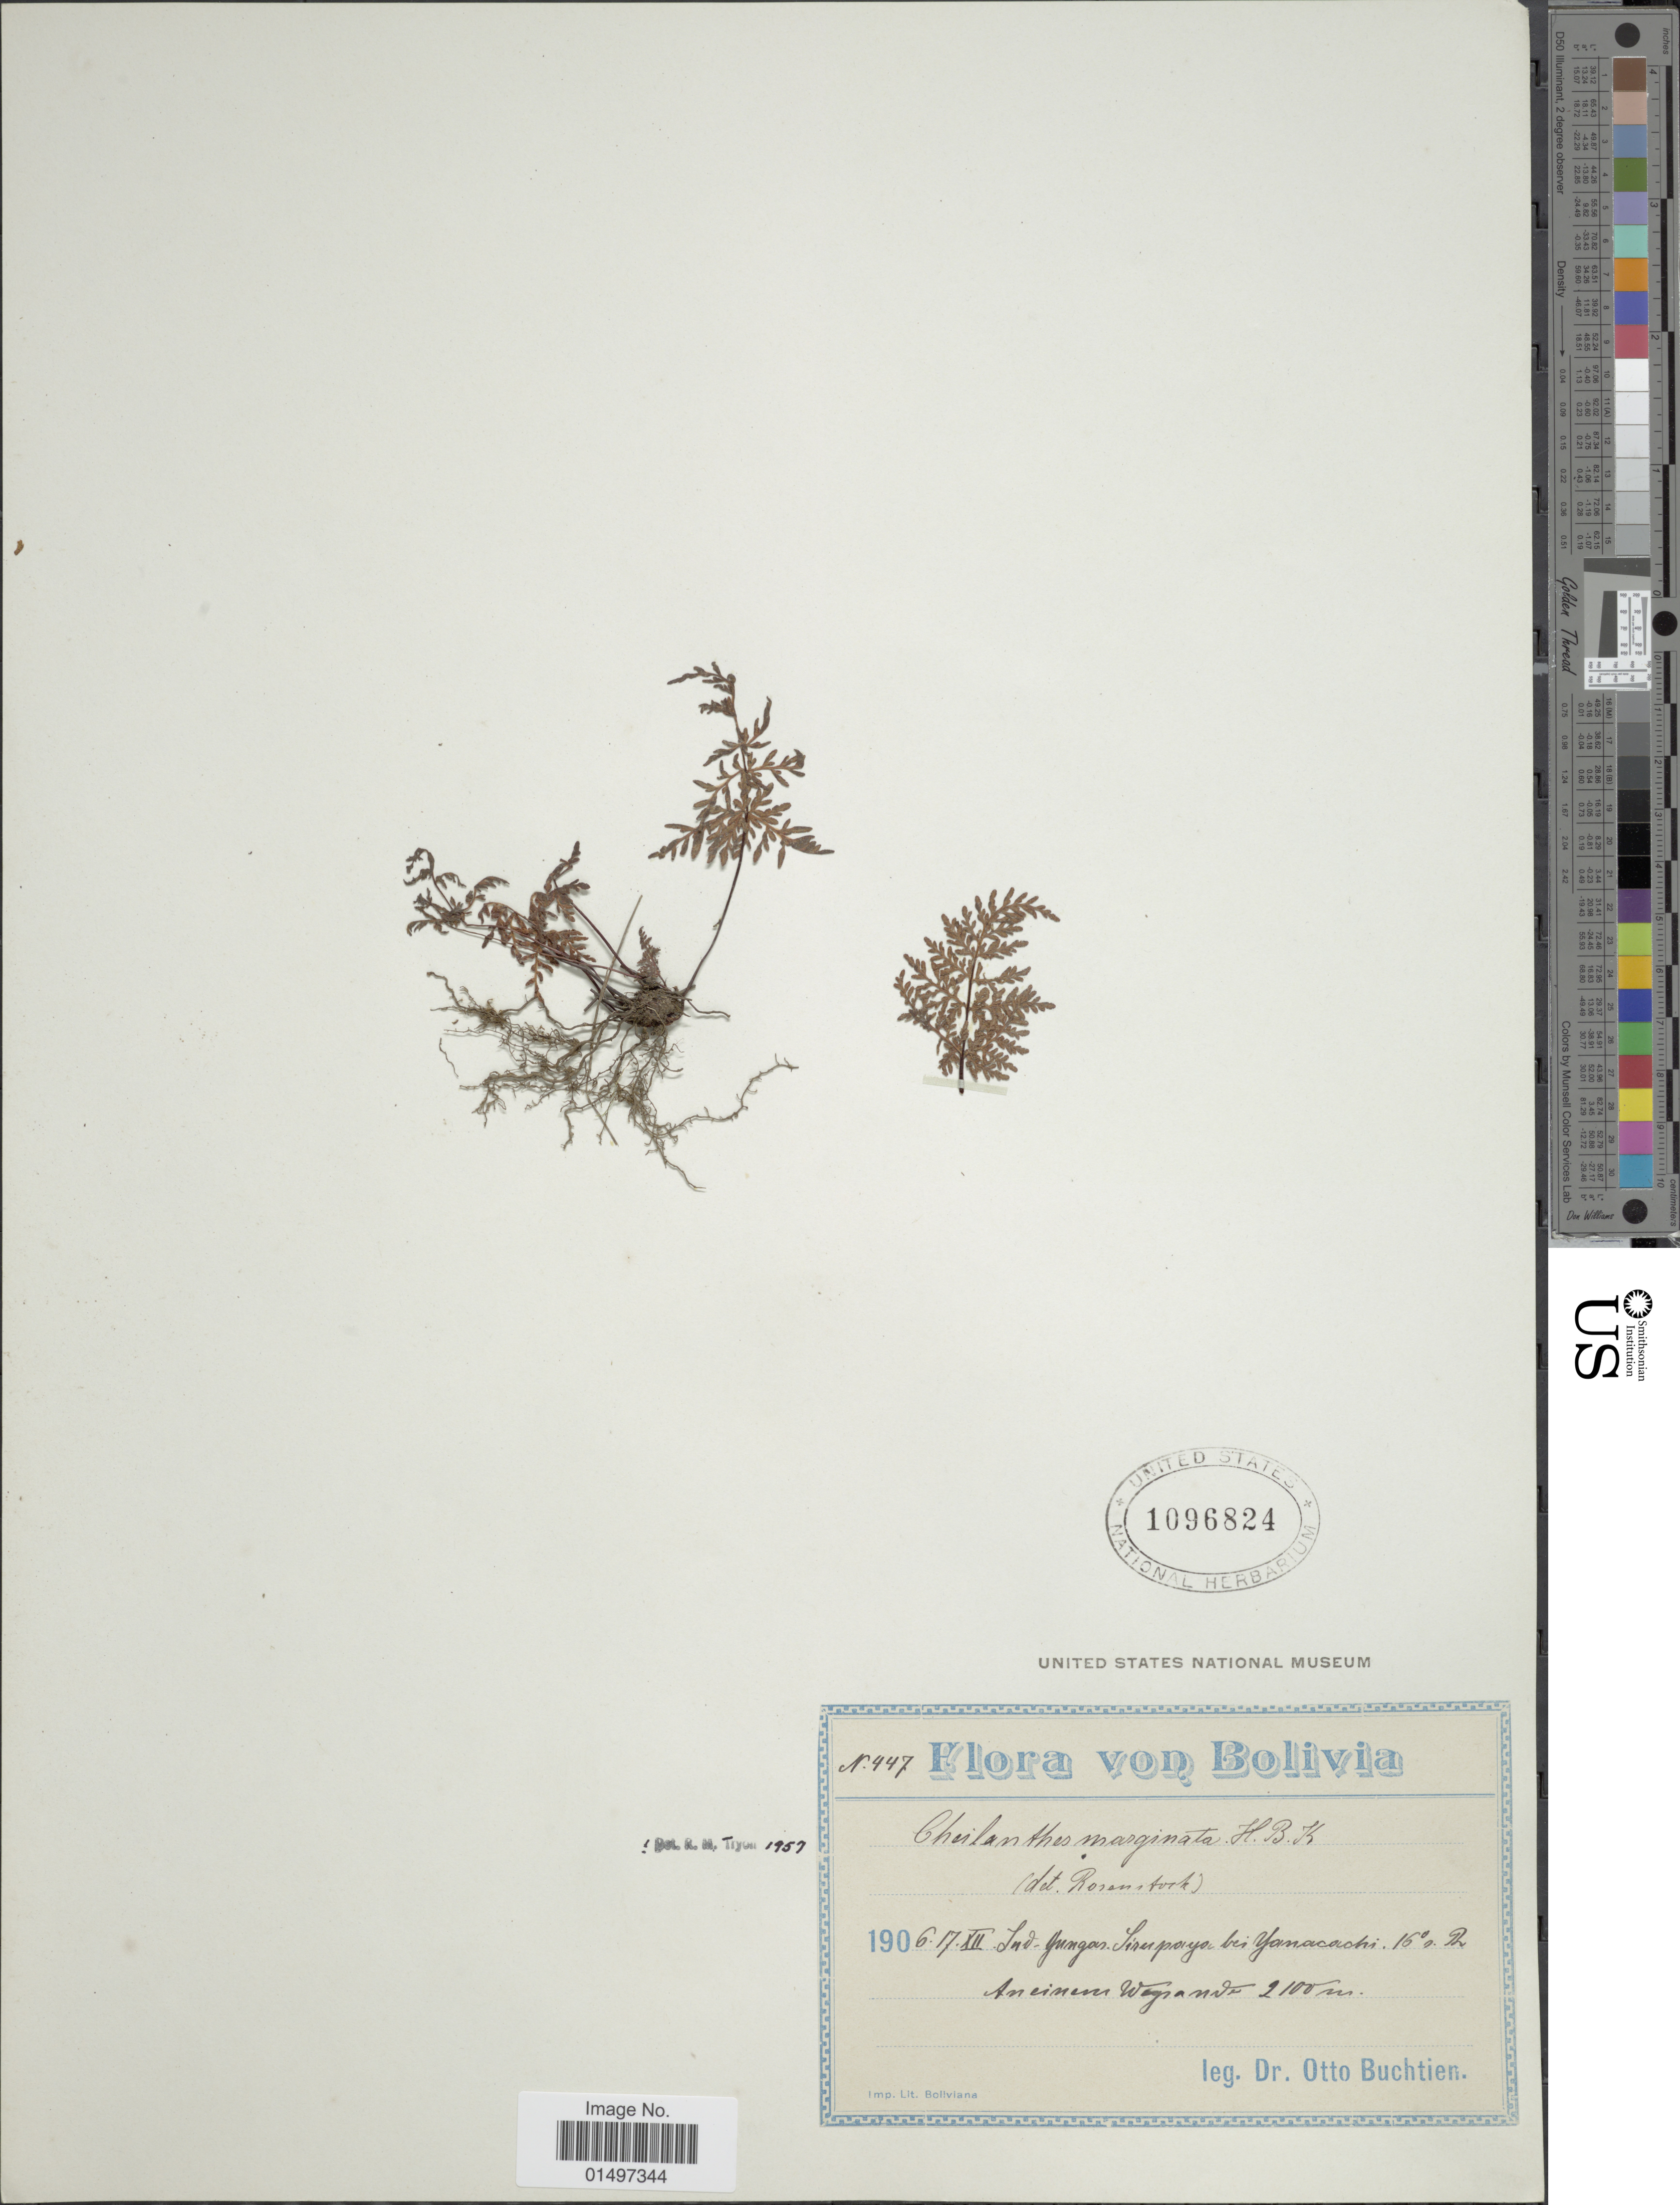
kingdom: Plantae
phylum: Tracheophyta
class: Polypodiopsida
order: Polypodiales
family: Pteridaceae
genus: Gaga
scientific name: Gaga marginata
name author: (Kunth) Fay W. Li & Windham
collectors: O. Buchtien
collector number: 447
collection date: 1906-12-17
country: Bolivia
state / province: La Paz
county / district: Sud Yungas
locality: Sirupaya bei Yanacachi.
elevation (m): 2100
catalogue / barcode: US 1096824